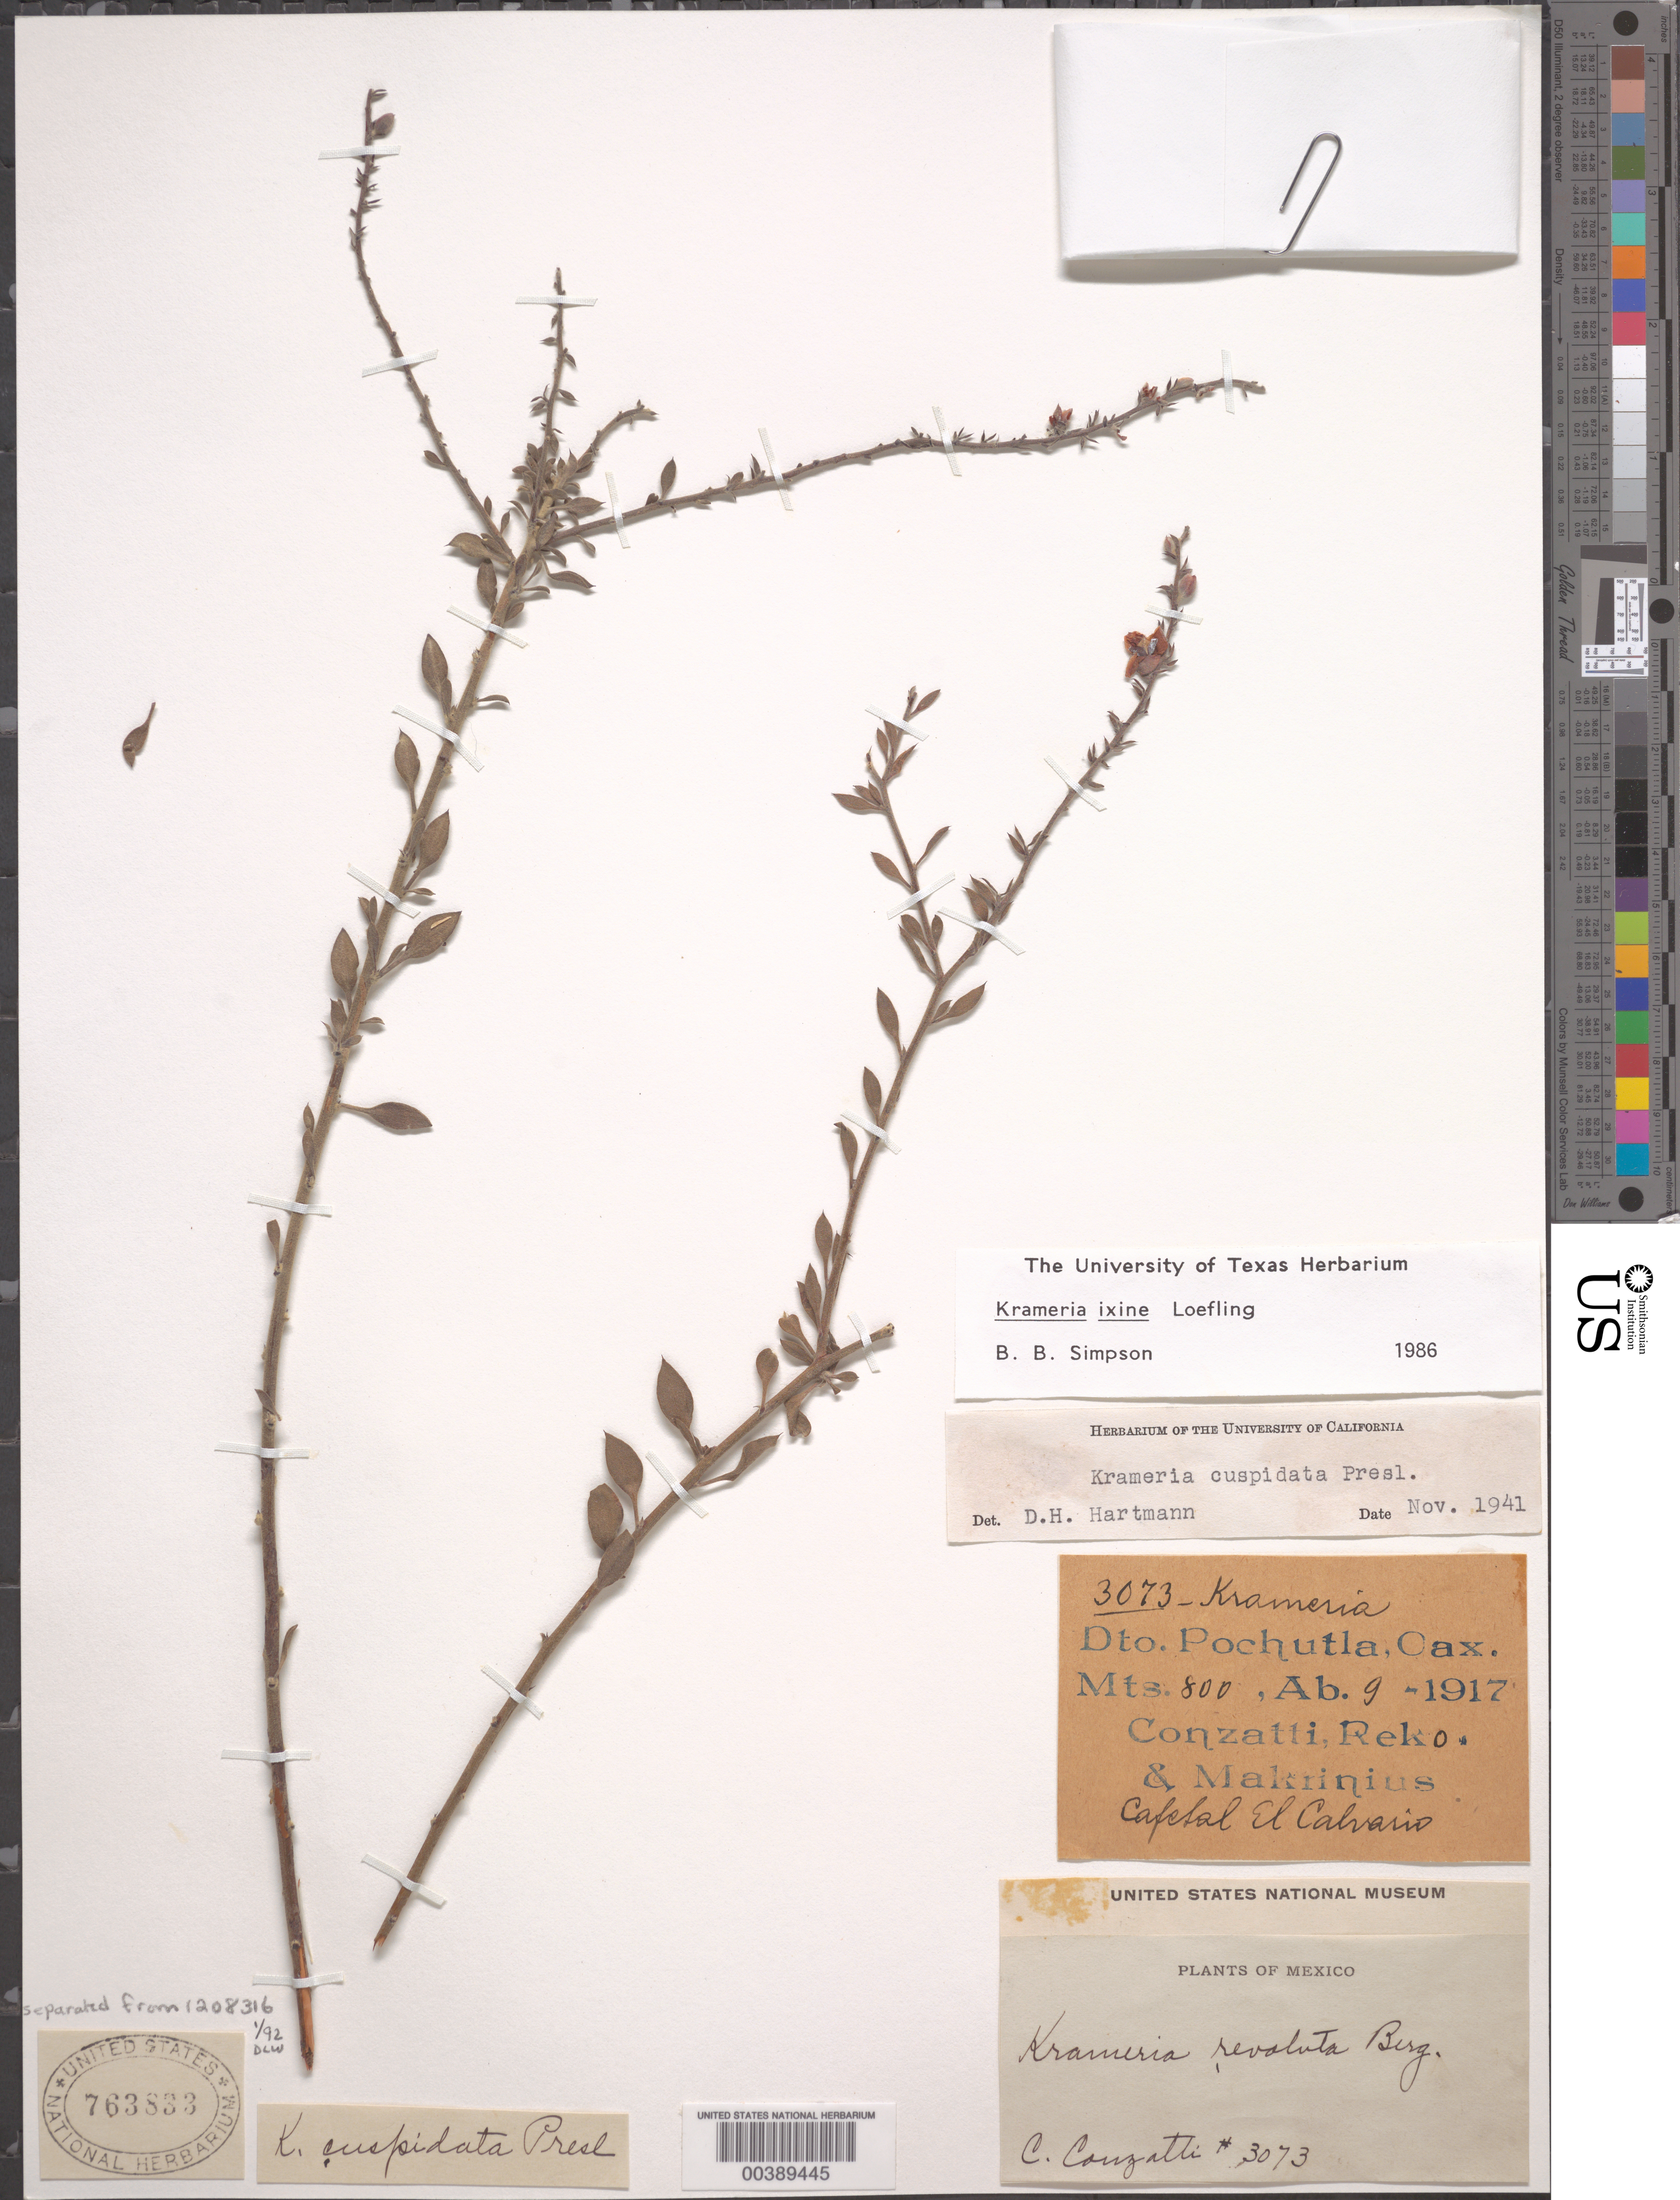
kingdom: Plantae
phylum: Tracheophyta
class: Magnoliopsida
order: Zygophyllales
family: Krameriaceae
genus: Krameria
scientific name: Krameria ixine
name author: L.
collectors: C. Conzatti, B. P. Reko & E. Makrinius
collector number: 3073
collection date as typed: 09 Apr 1917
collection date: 1917-04-09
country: Mexico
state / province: Oaxaca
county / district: San Pedro Pochutla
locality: Pochutla mun (?), cafetal el calvario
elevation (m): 800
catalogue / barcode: US 763833